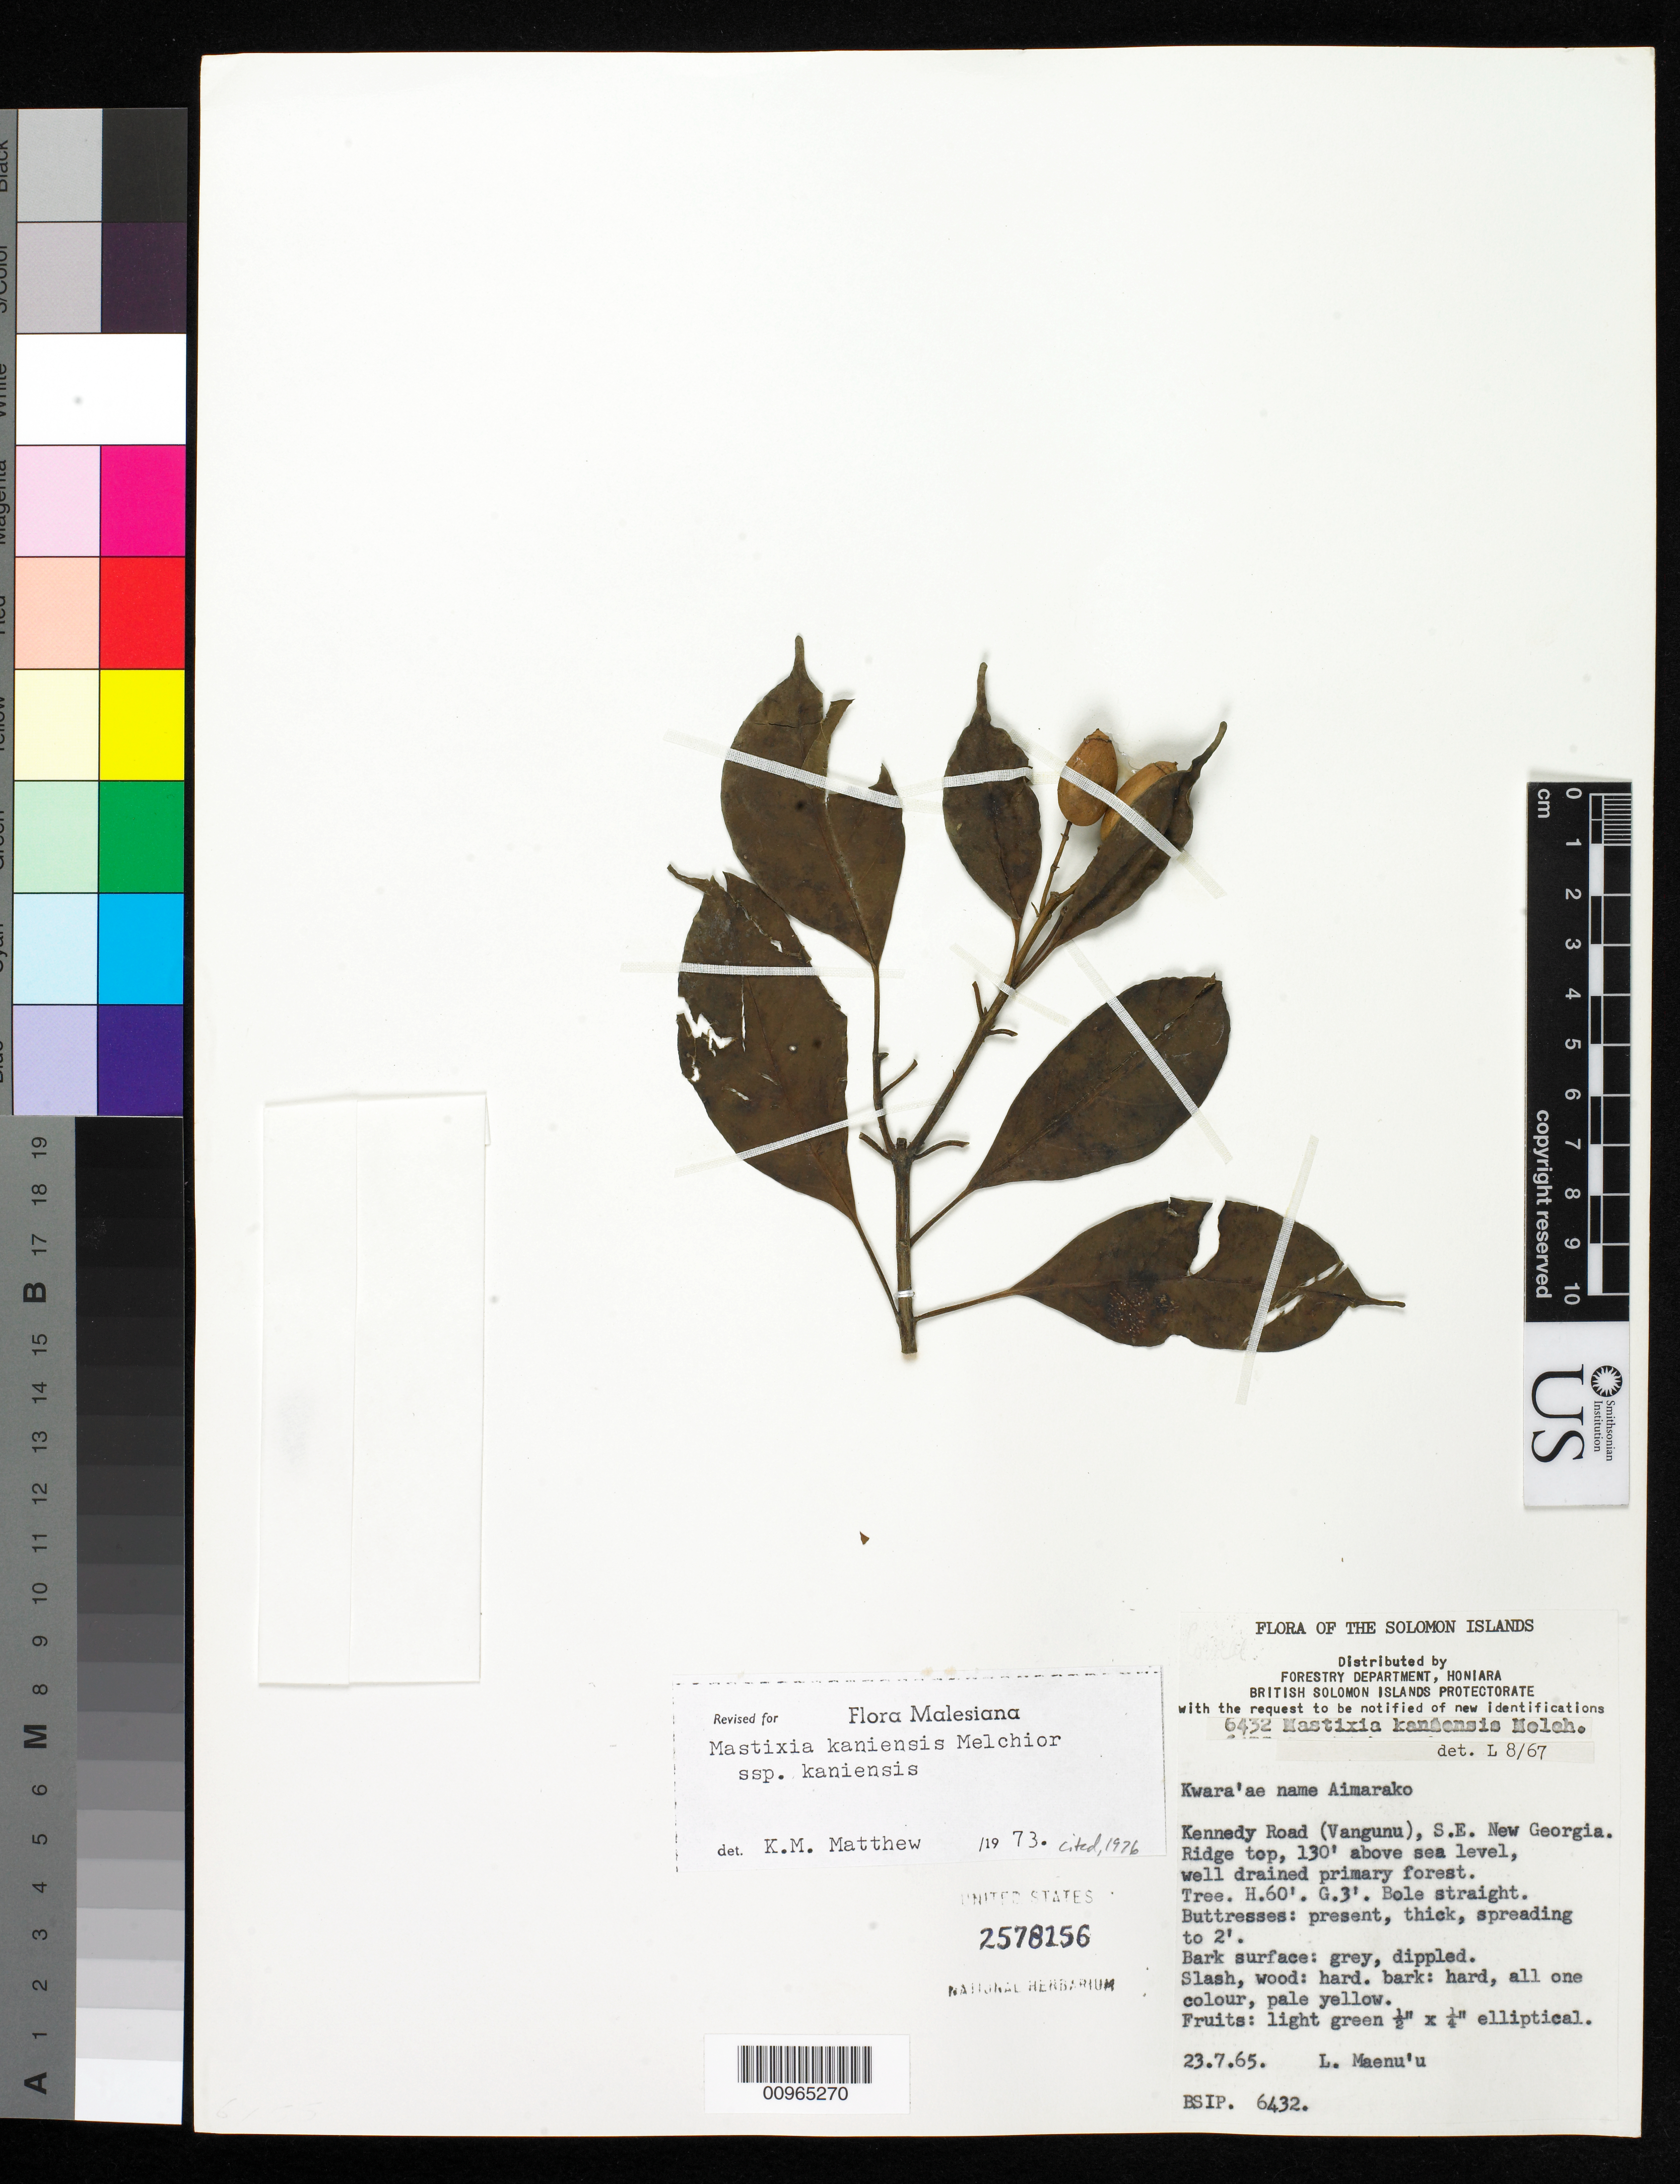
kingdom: Plantae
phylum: Tracheophyta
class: Magnoliopsida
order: Cornales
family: Nyssaceae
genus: Mastixia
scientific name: Mastixia kaniensis subsp. kaniensis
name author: Melch.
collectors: L. Maenu'u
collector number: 6432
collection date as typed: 23 Jul 1965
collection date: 1965-07-23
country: Solomon Islands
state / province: Western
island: Vangunu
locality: Kennedy Road (Vangunu), SE New Georgia, Solomon Islands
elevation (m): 40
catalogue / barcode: US 2578156